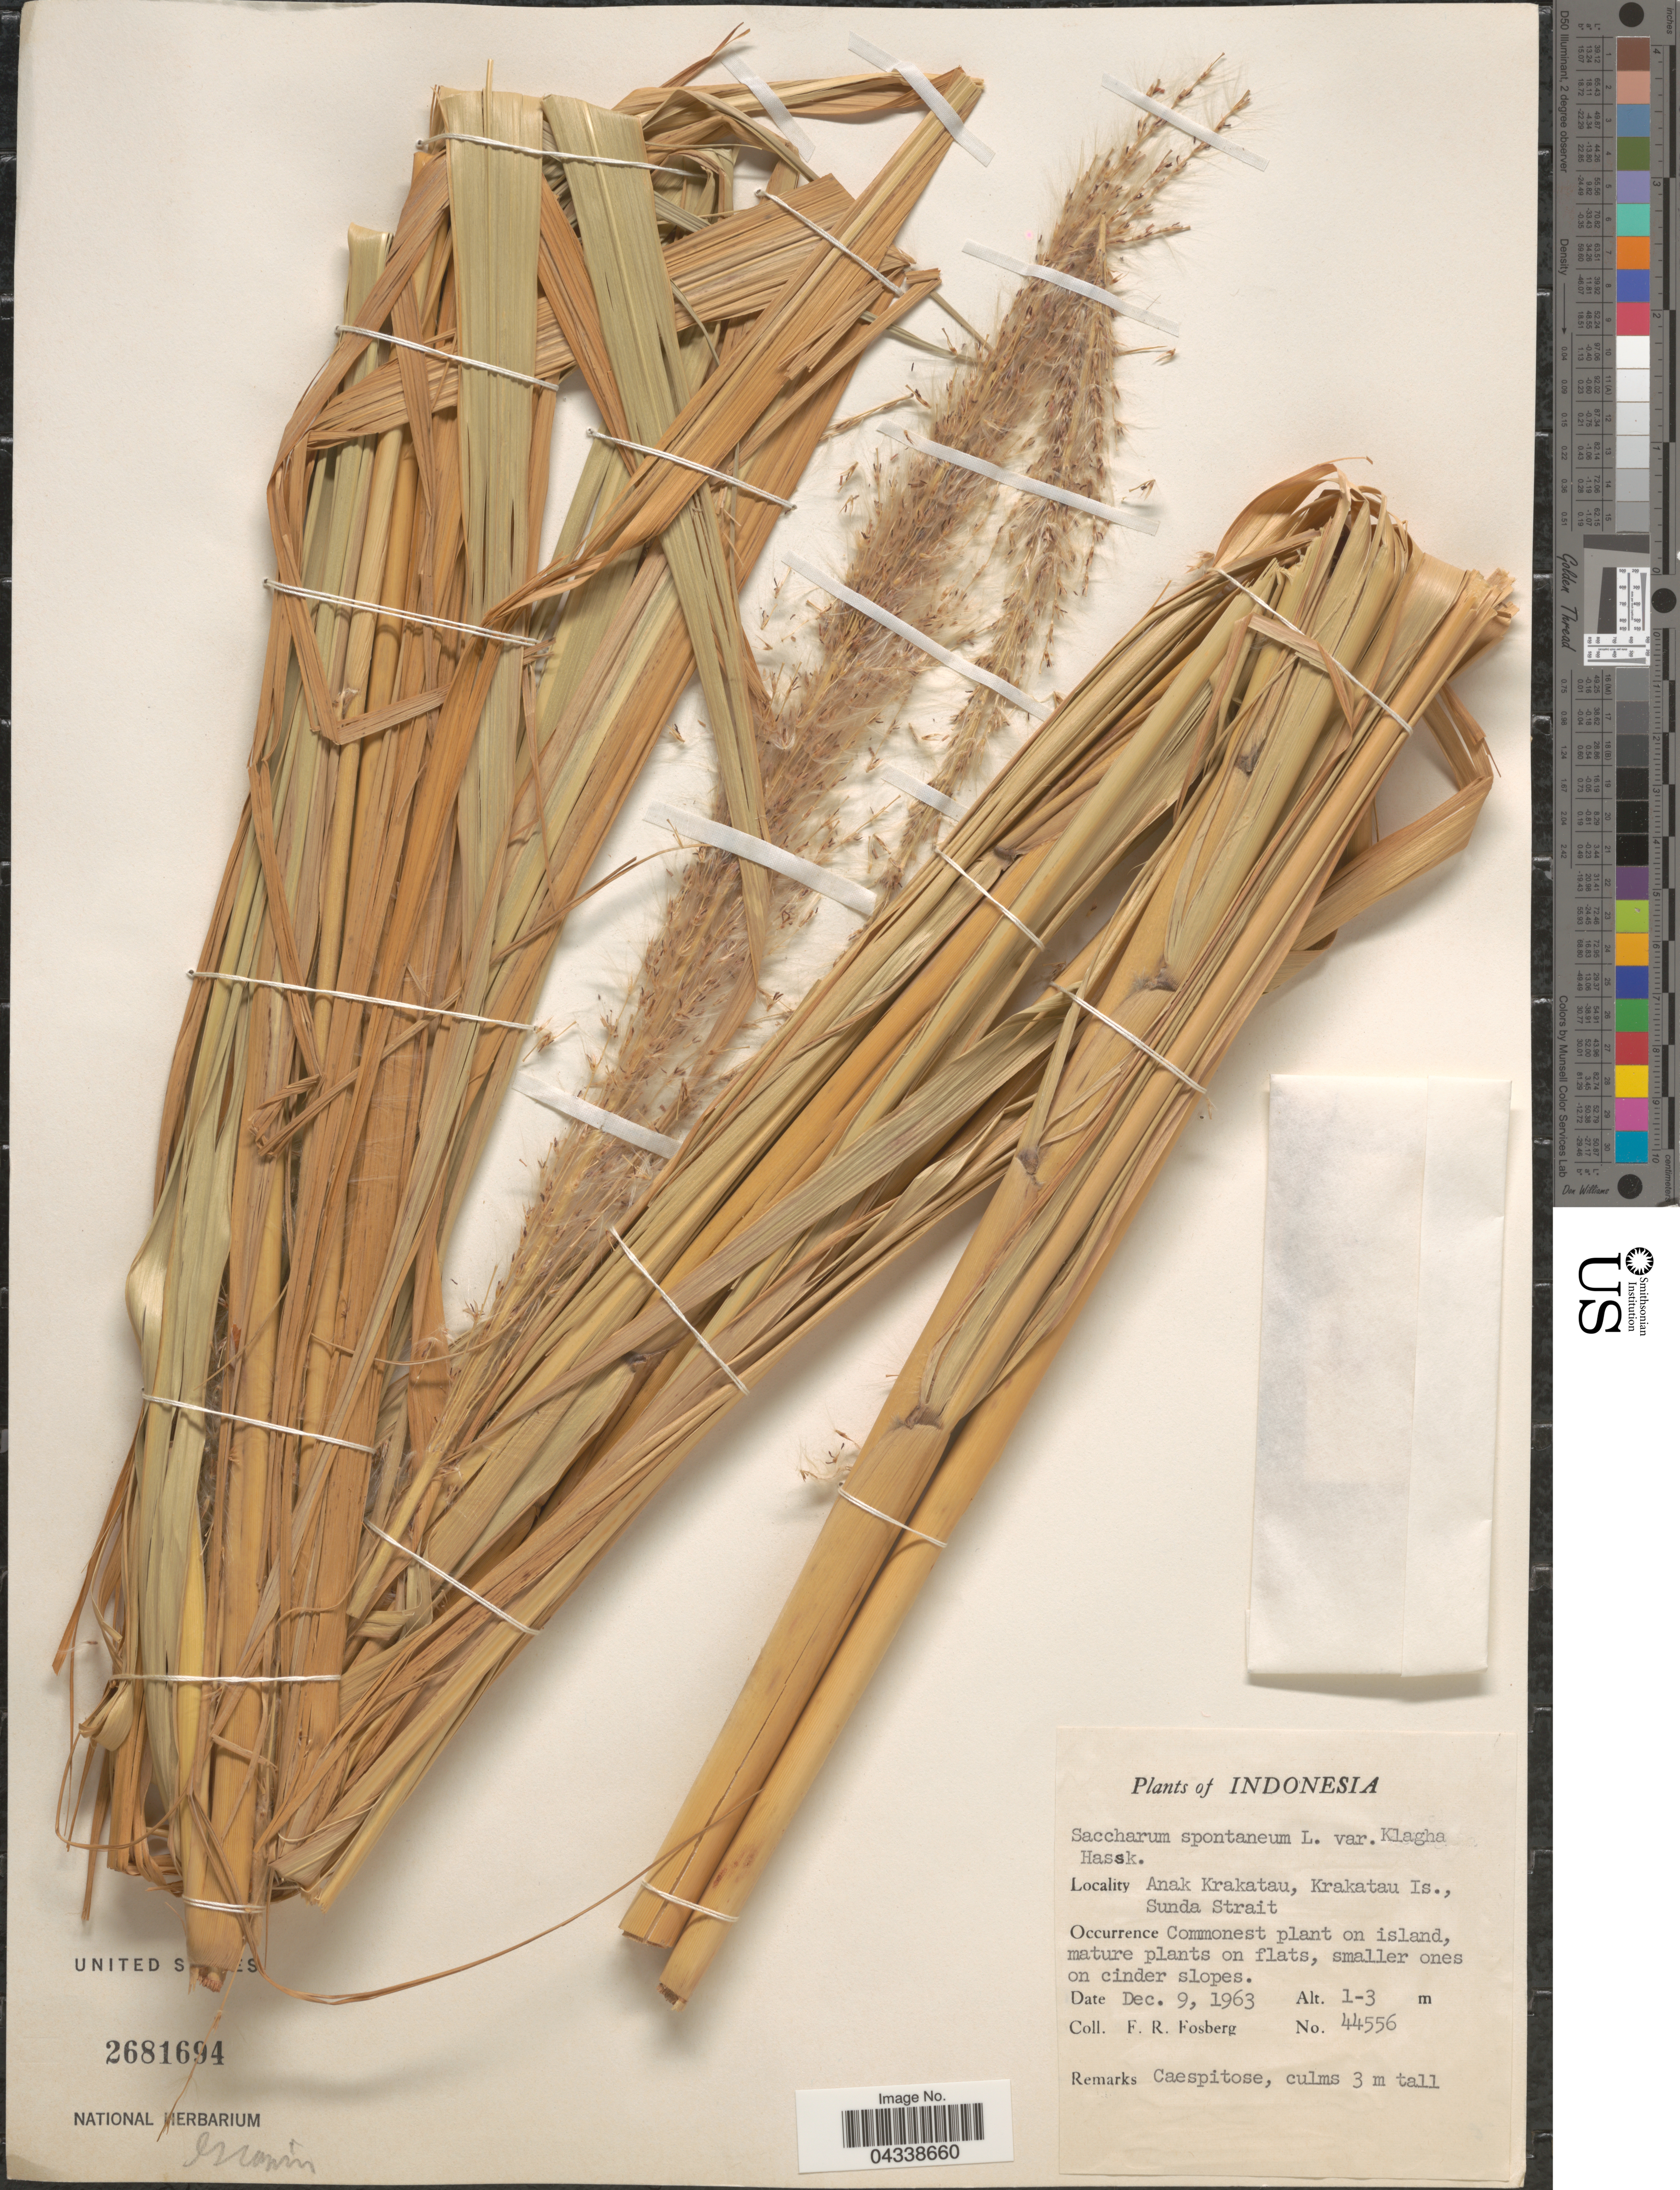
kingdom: Plantae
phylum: Tracheophyta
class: Liliopsida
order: Poales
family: Poaceae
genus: Saccharum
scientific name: Saccharum spontaneum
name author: L.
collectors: F. R. Fosberg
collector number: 44556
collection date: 1963-12-09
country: Indonesia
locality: Anak Krakatau, Krakatau Is., Sunda Strait.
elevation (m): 1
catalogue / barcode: US 2681694